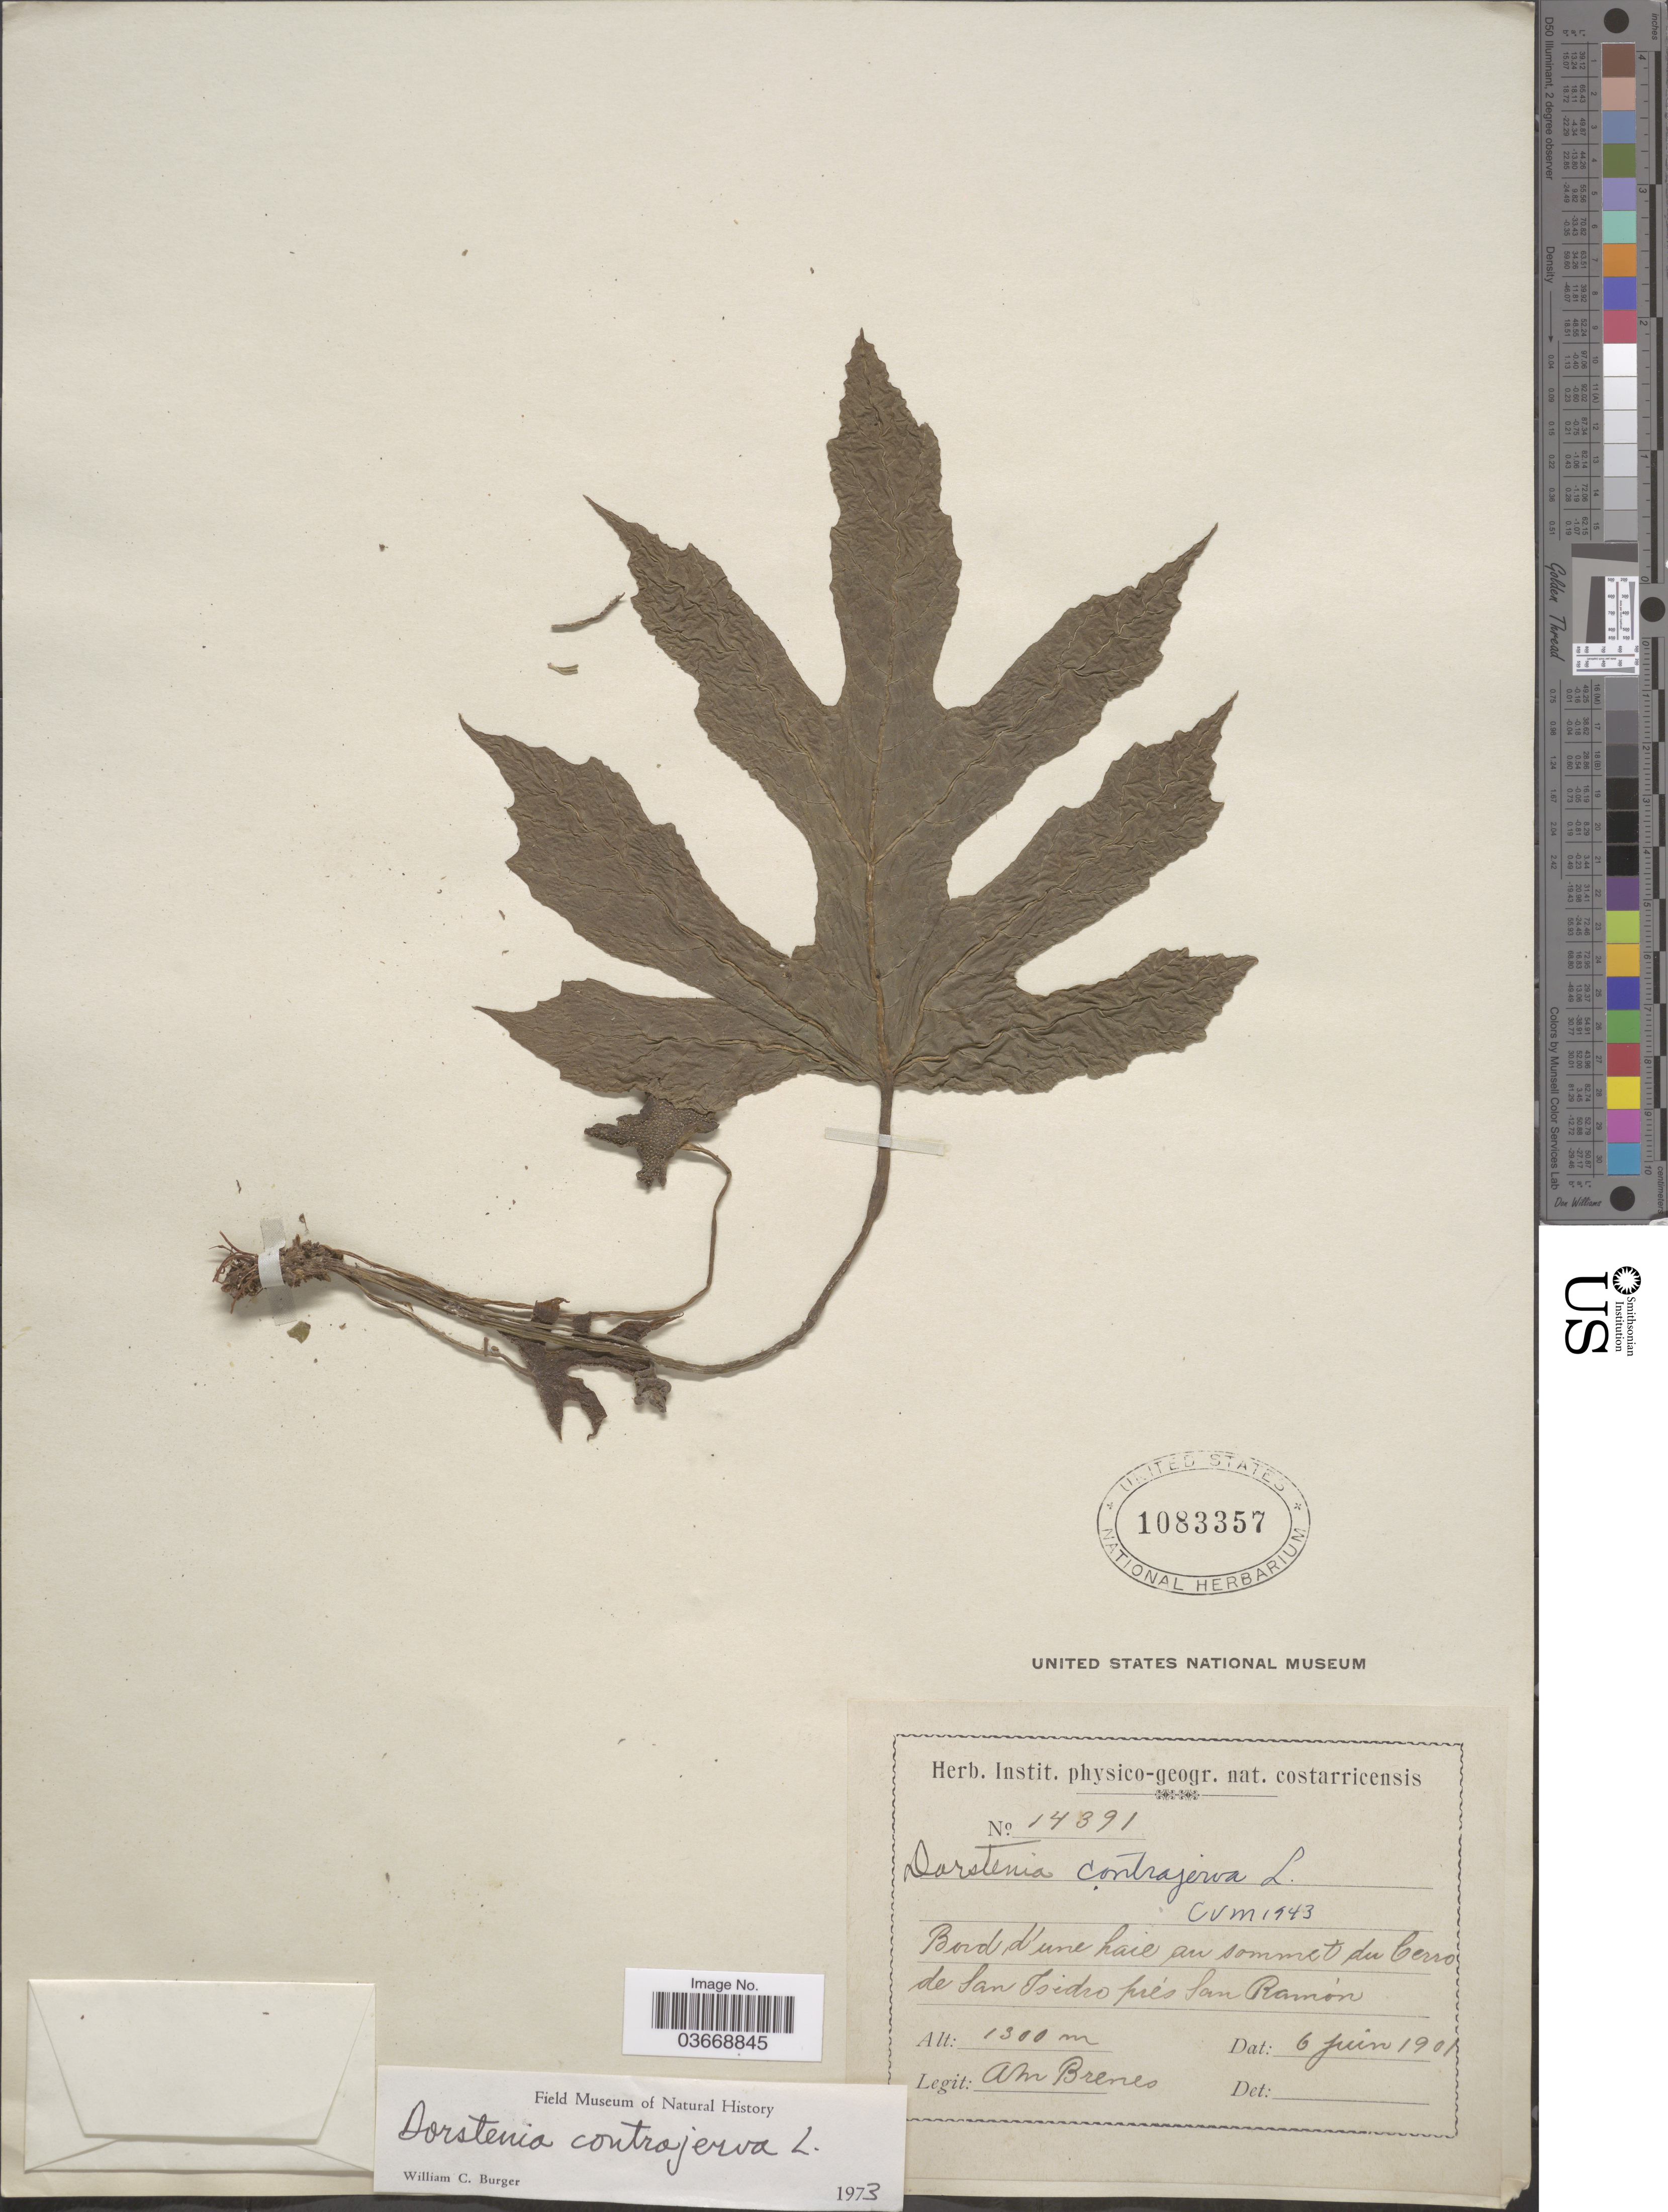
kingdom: Plantae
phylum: Tracheophyta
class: Magnoliopsida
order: Rosales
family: Moraceae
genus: Dorstenia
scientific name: Dorstenia contrajerva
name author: L.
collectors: A. Brenes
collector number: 14391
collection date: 1901-06-06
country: Costa Rica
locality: Bord d'une haie au sommet du Cerro de San Ysidro prés San Ramón.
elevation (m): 1300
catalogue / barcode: US 1083357